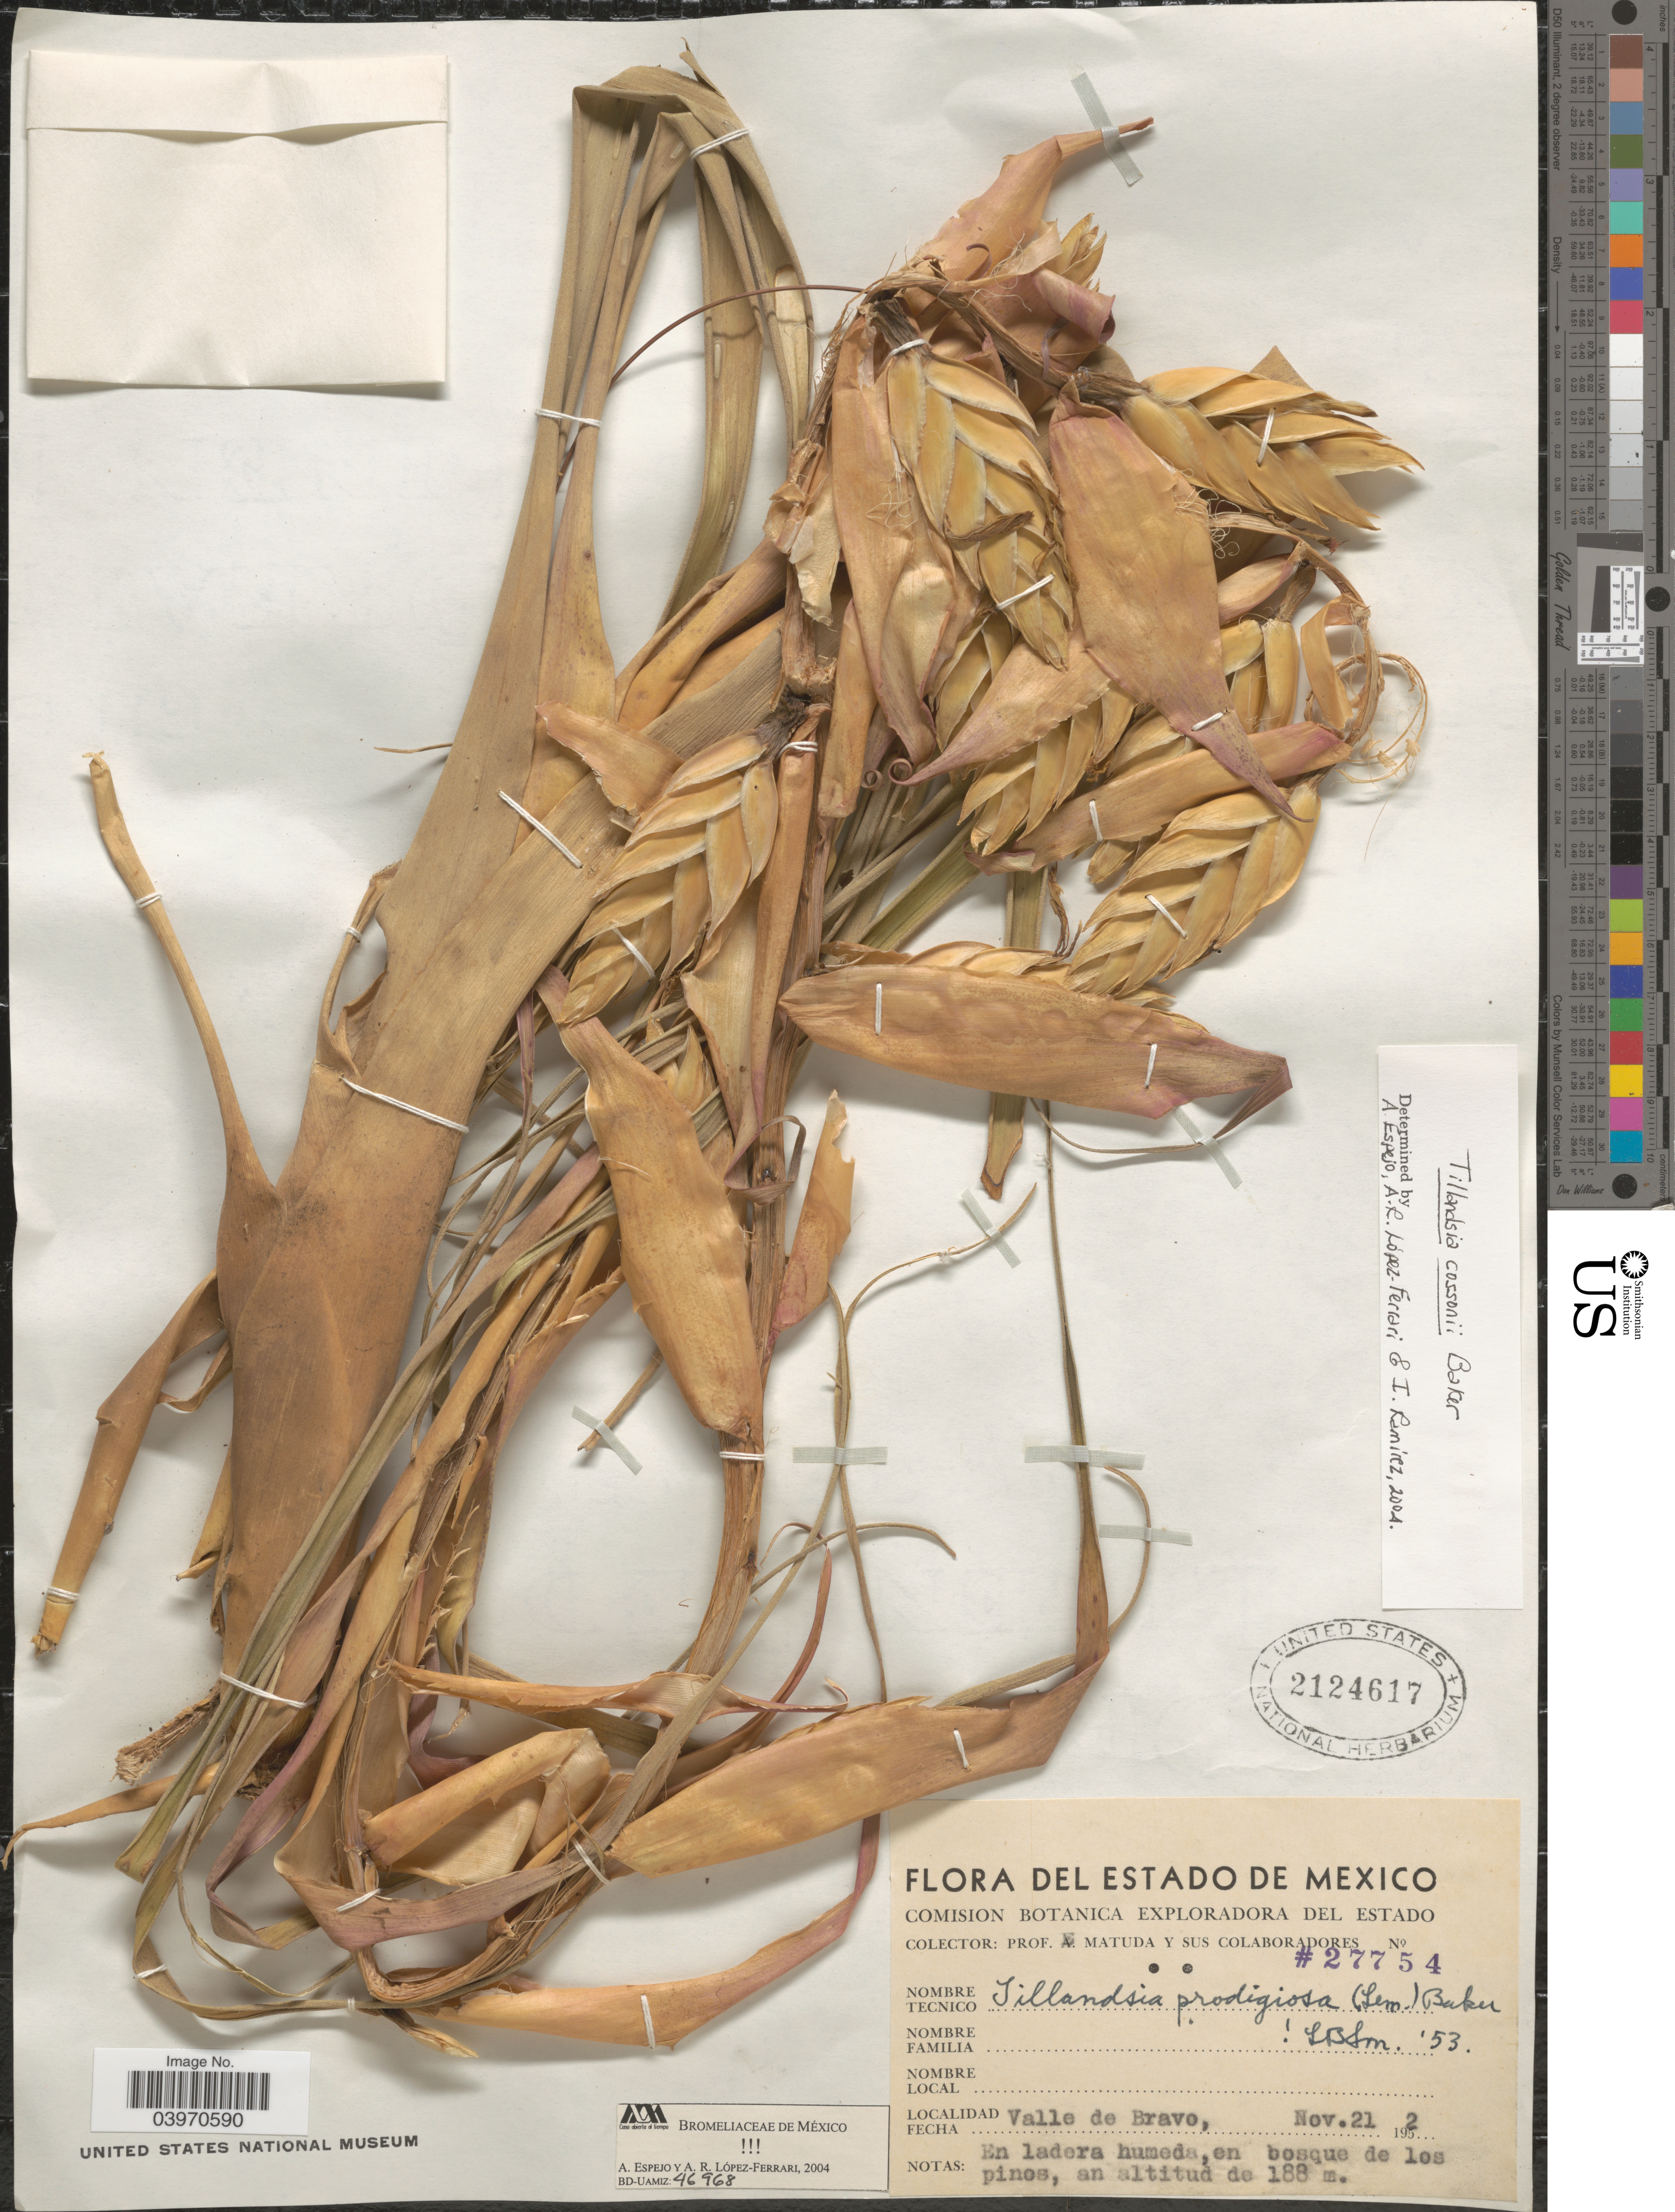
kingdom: Plantae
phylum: Tracheophyta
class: Liliopsida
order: Poales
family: Bromeliaceae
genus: Tillandsia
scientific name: Tillandsia cossonii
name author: Baker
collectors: E. Matuda & Sus Colaboradores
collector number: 27754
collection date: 1952-11-21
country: Mexico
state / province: México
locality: Valle de Bravo, En ladera humeda, en bosque de los pinos.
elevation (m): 188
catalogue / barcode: US 2124617